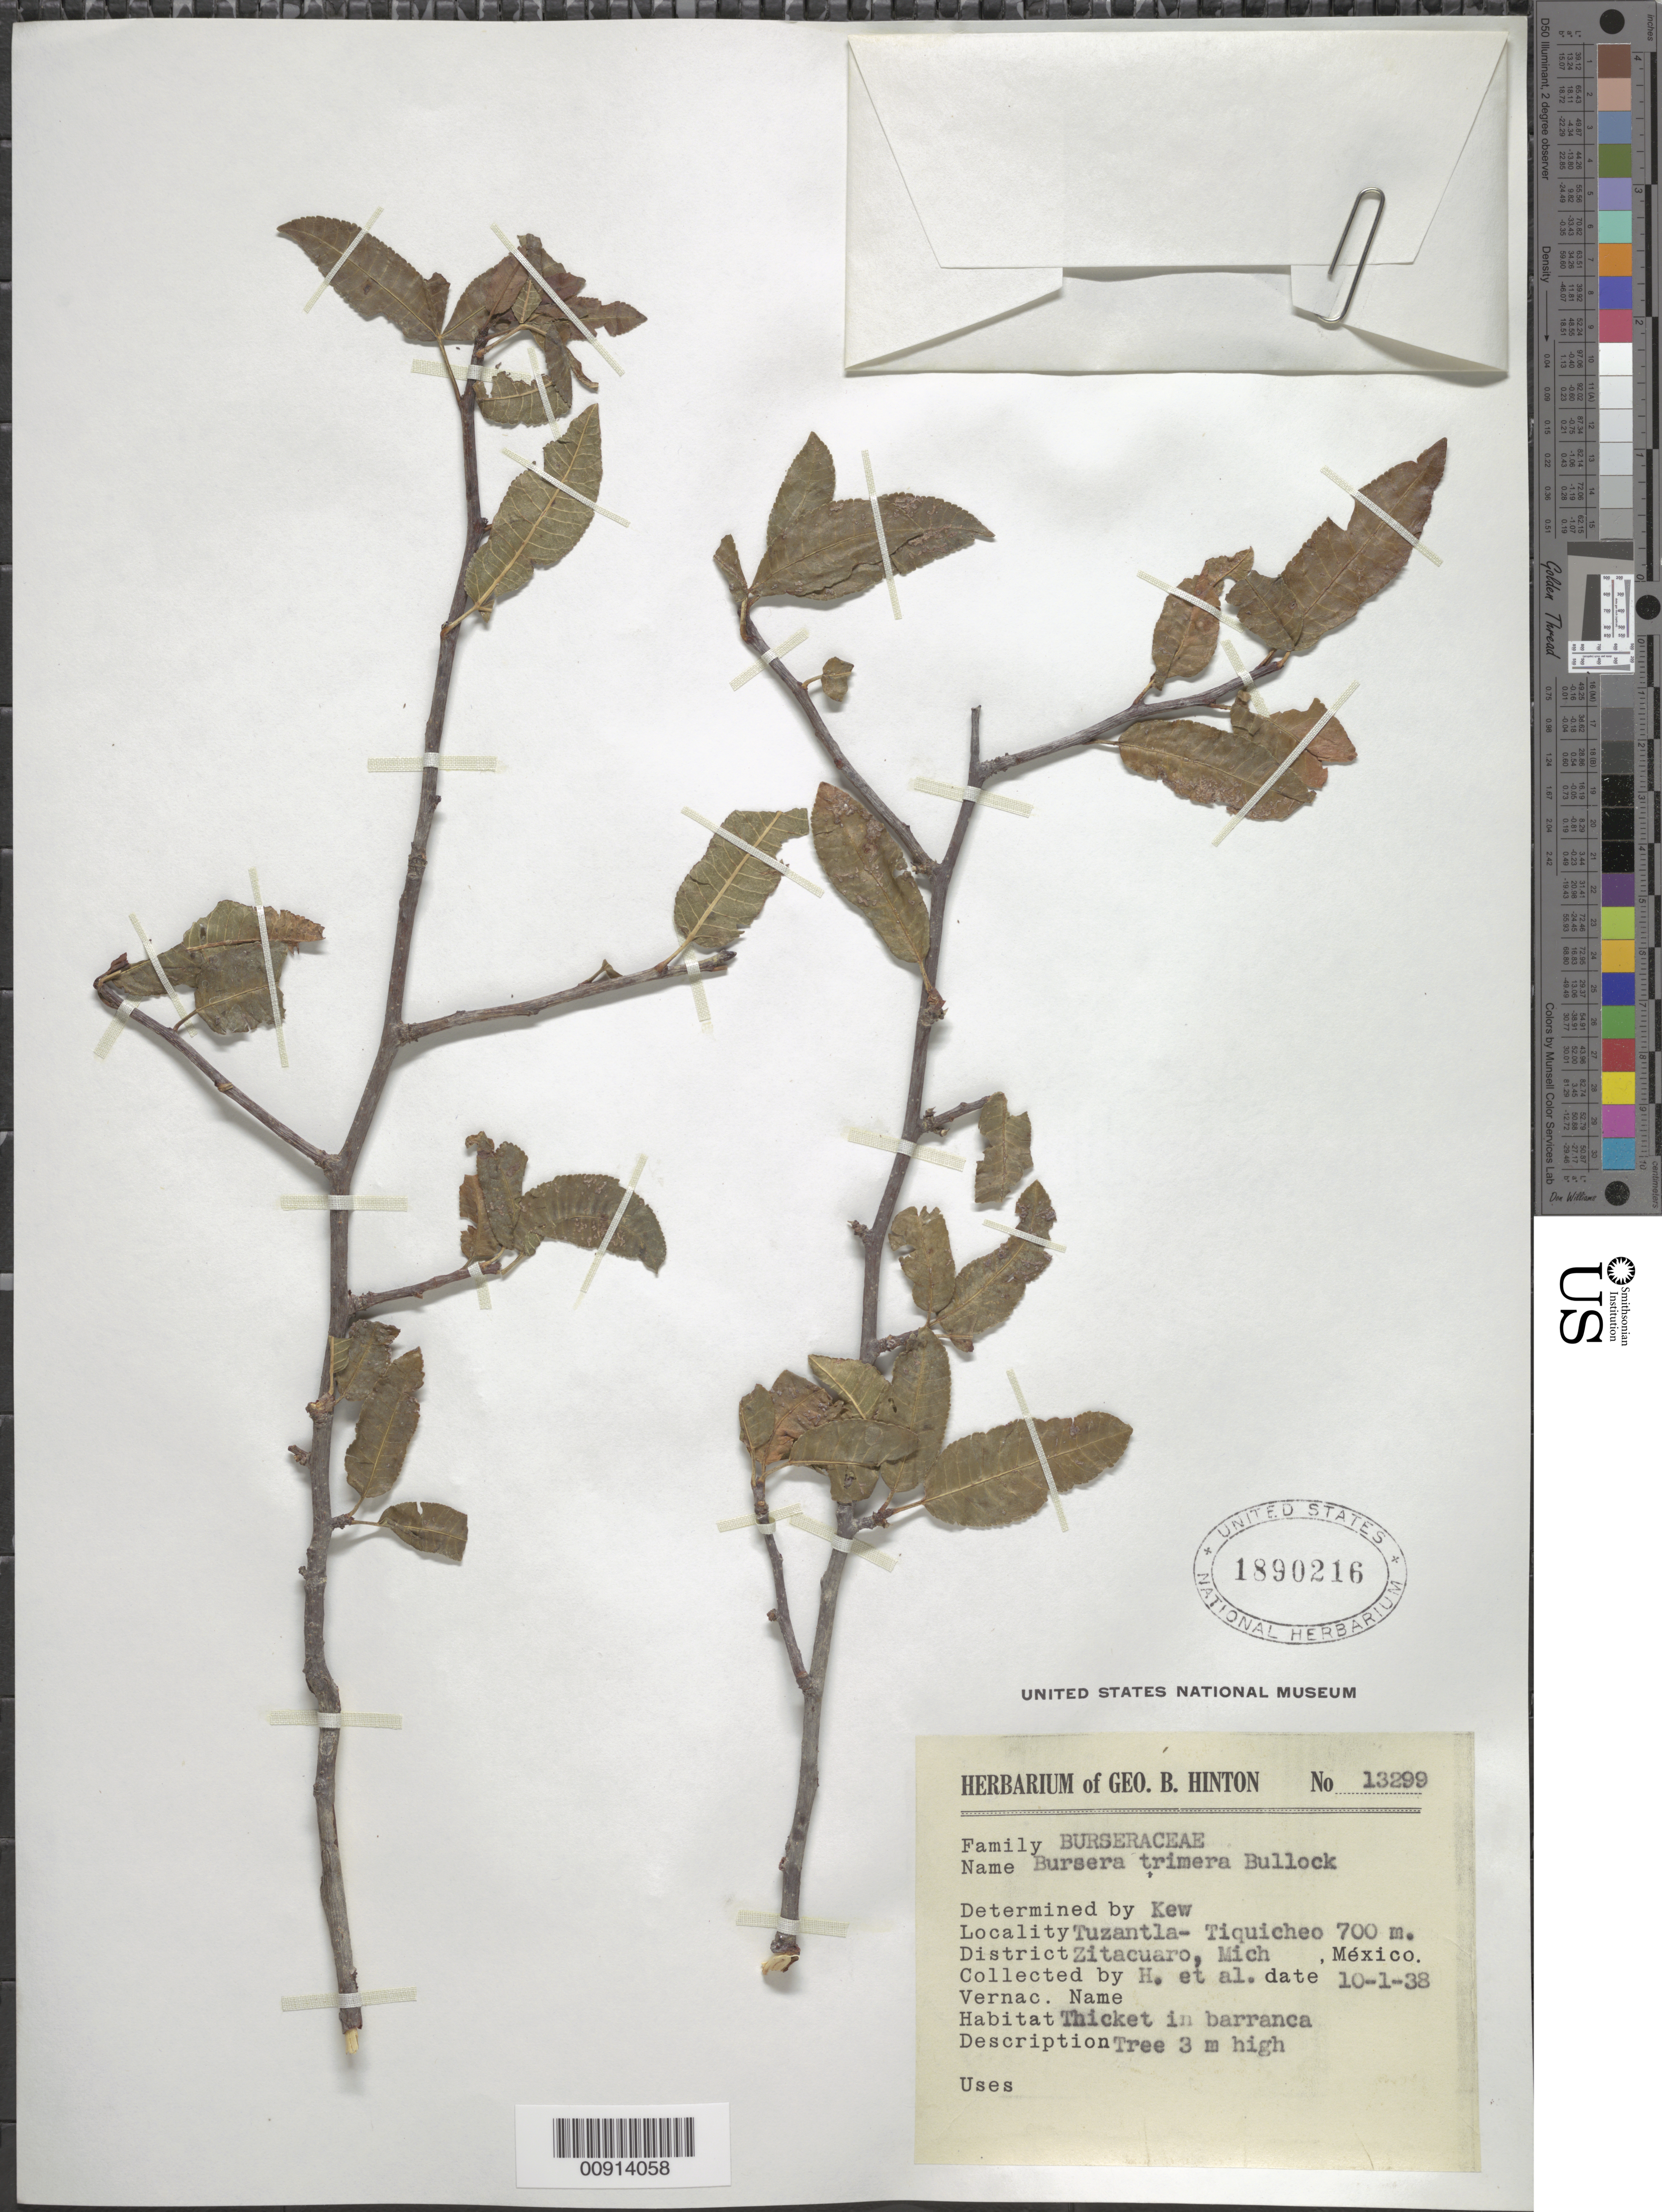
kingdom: Plantae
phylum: Tracheophyta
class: Magnoliopsida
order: Sapindales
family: Burseraceae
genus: Bursera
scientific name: Bursera trimera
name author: Bullock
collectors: G. B. Hinton & et al.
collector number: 13299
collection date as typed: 01 Oct 1938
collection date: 1938-10-01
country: Mexico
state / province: Michoacán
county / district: Zitácuaro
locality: Tuzantla - Tiquicheo, District Zitácuaro, Michoacán.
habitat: Thicket in barranca.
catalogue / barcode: US 1890216